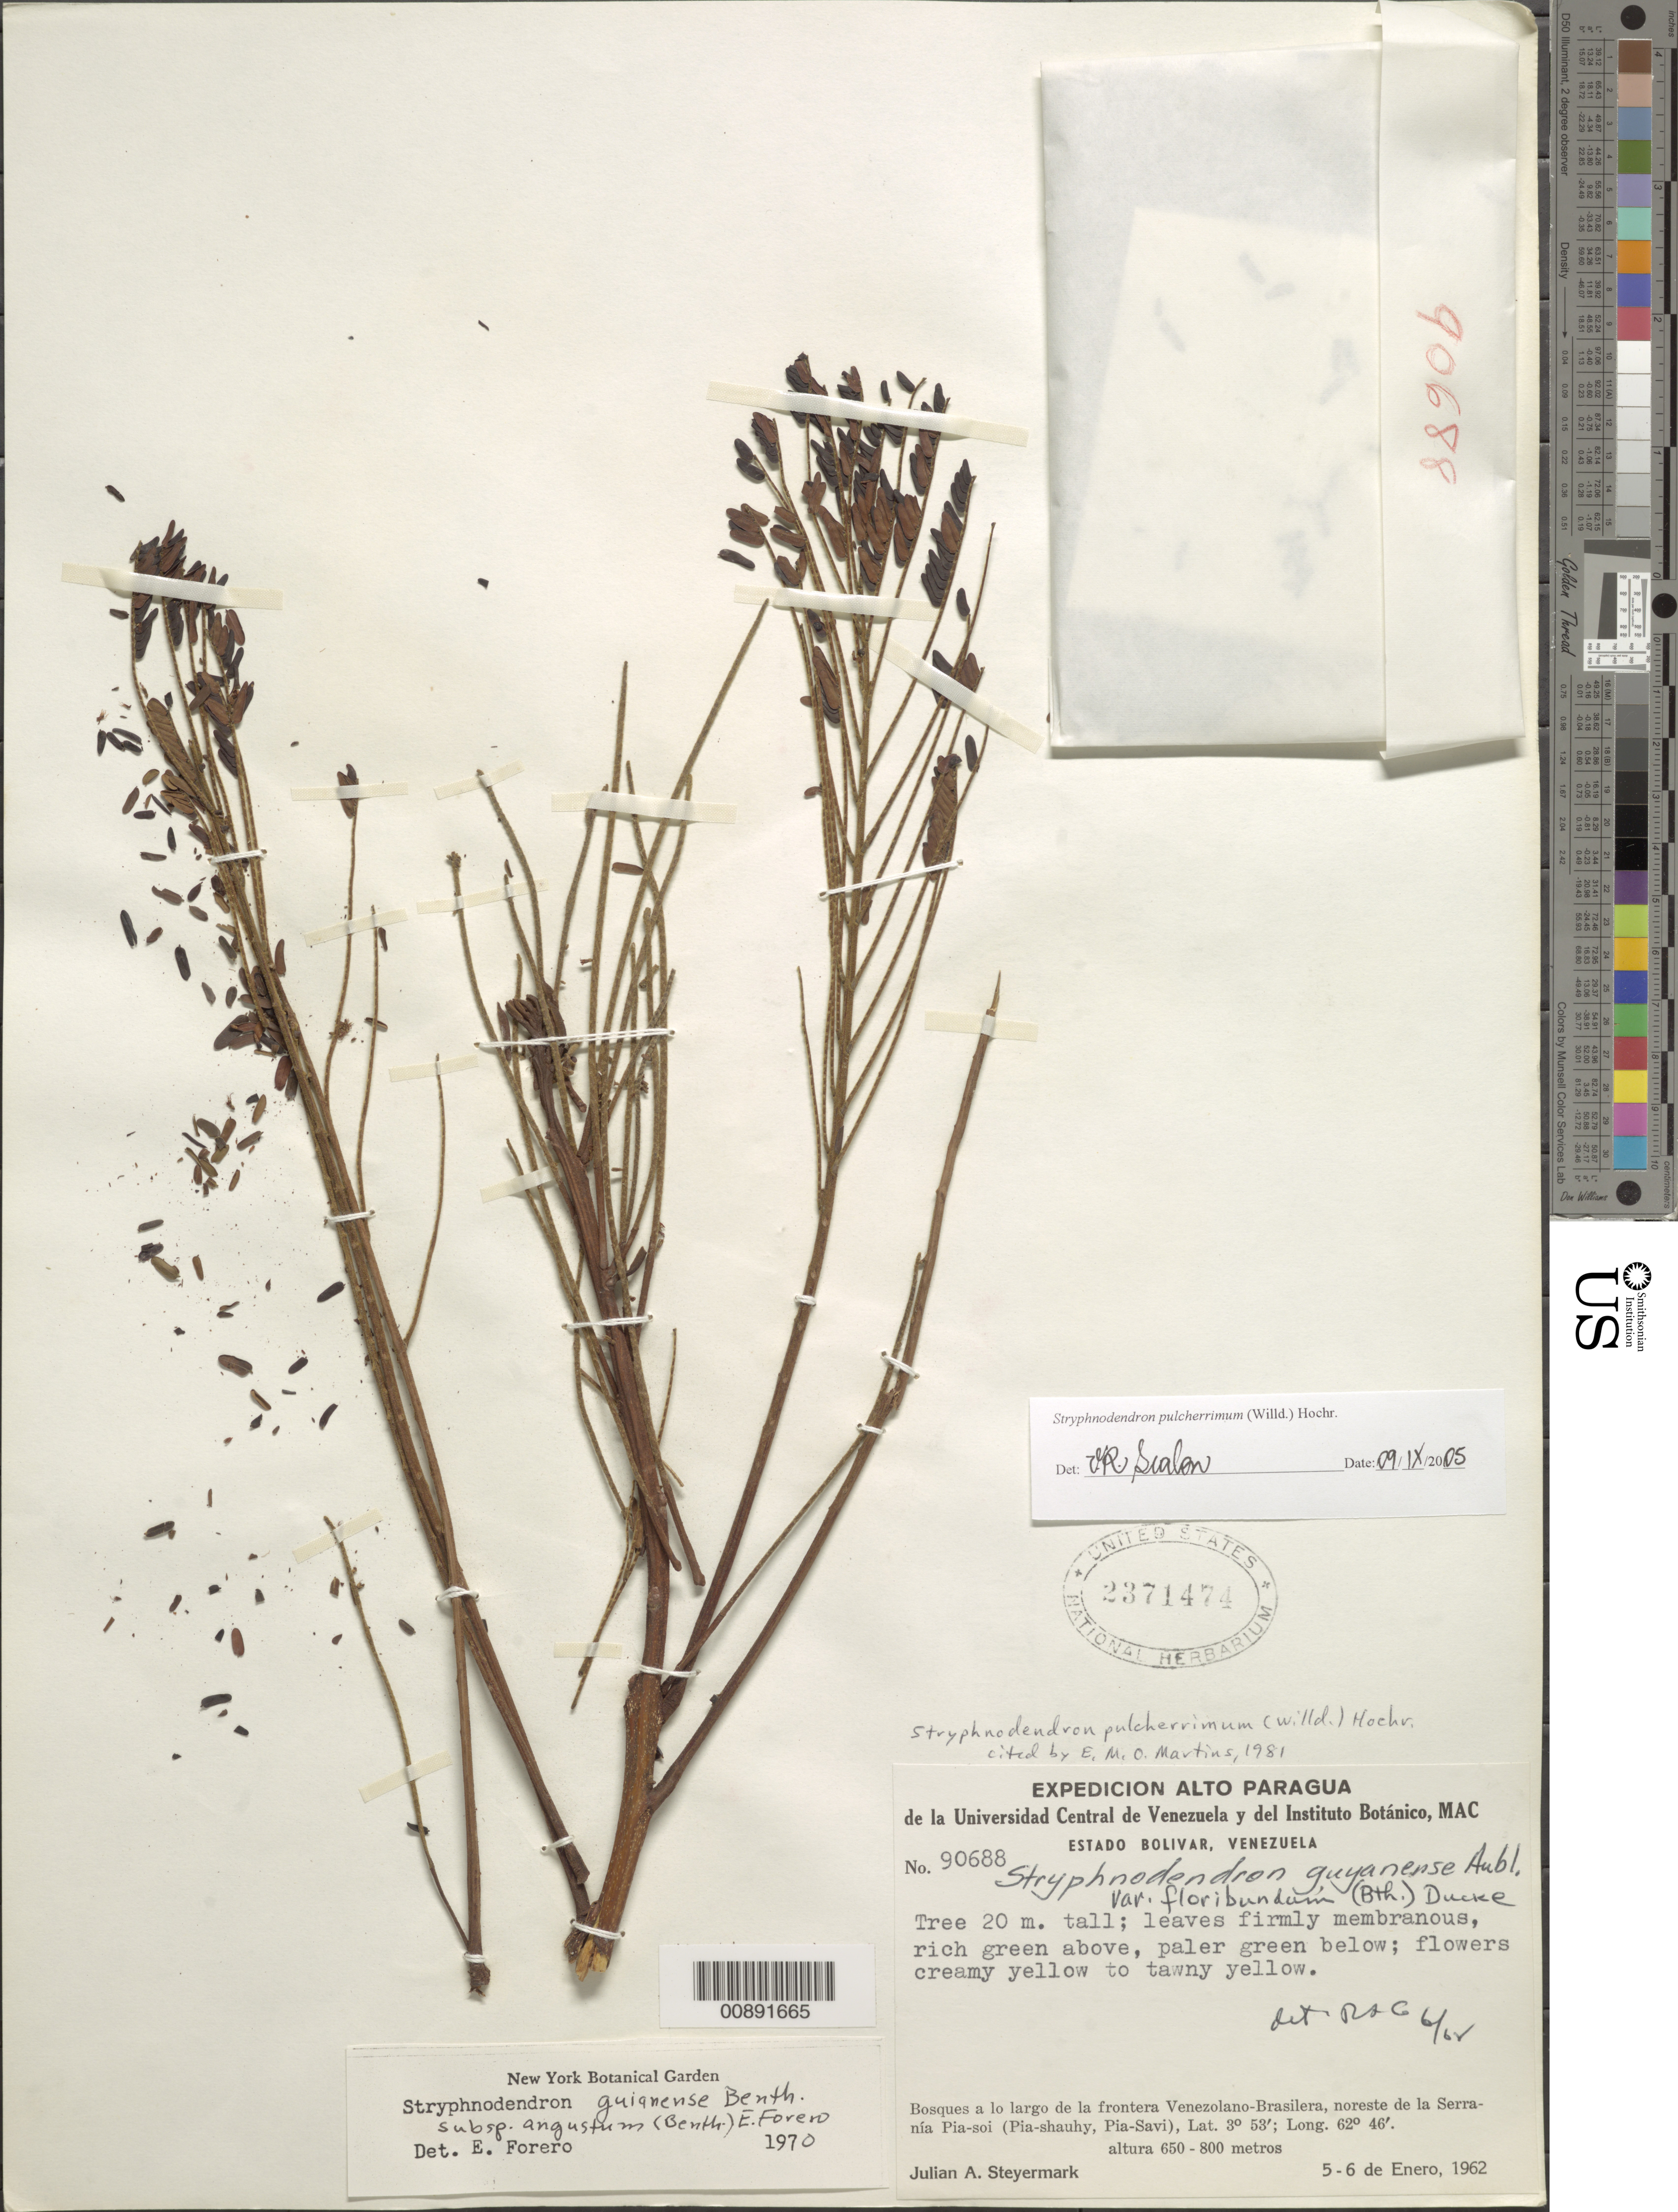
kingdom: Plantae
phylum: Tracheophyta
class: Magnoliopsida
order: Fabales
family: Fabaceae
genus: Stryphnodendron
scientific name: Stryphnodendron pulcherrimum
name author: (Willd.) Hochr.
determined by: Scalon, V. R.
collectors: J. Steyermark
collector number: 90688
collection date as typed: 5-Jan-62 to 6-Jan-62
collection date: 1962-01-05/1962-01-06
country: Venezuela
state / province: Bolívar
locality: Serranía Pia-soi, NE of; on Venezuela-Brazil border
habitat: Bosques a lo largo de la frontera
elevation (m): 650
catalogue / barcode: US 2371474